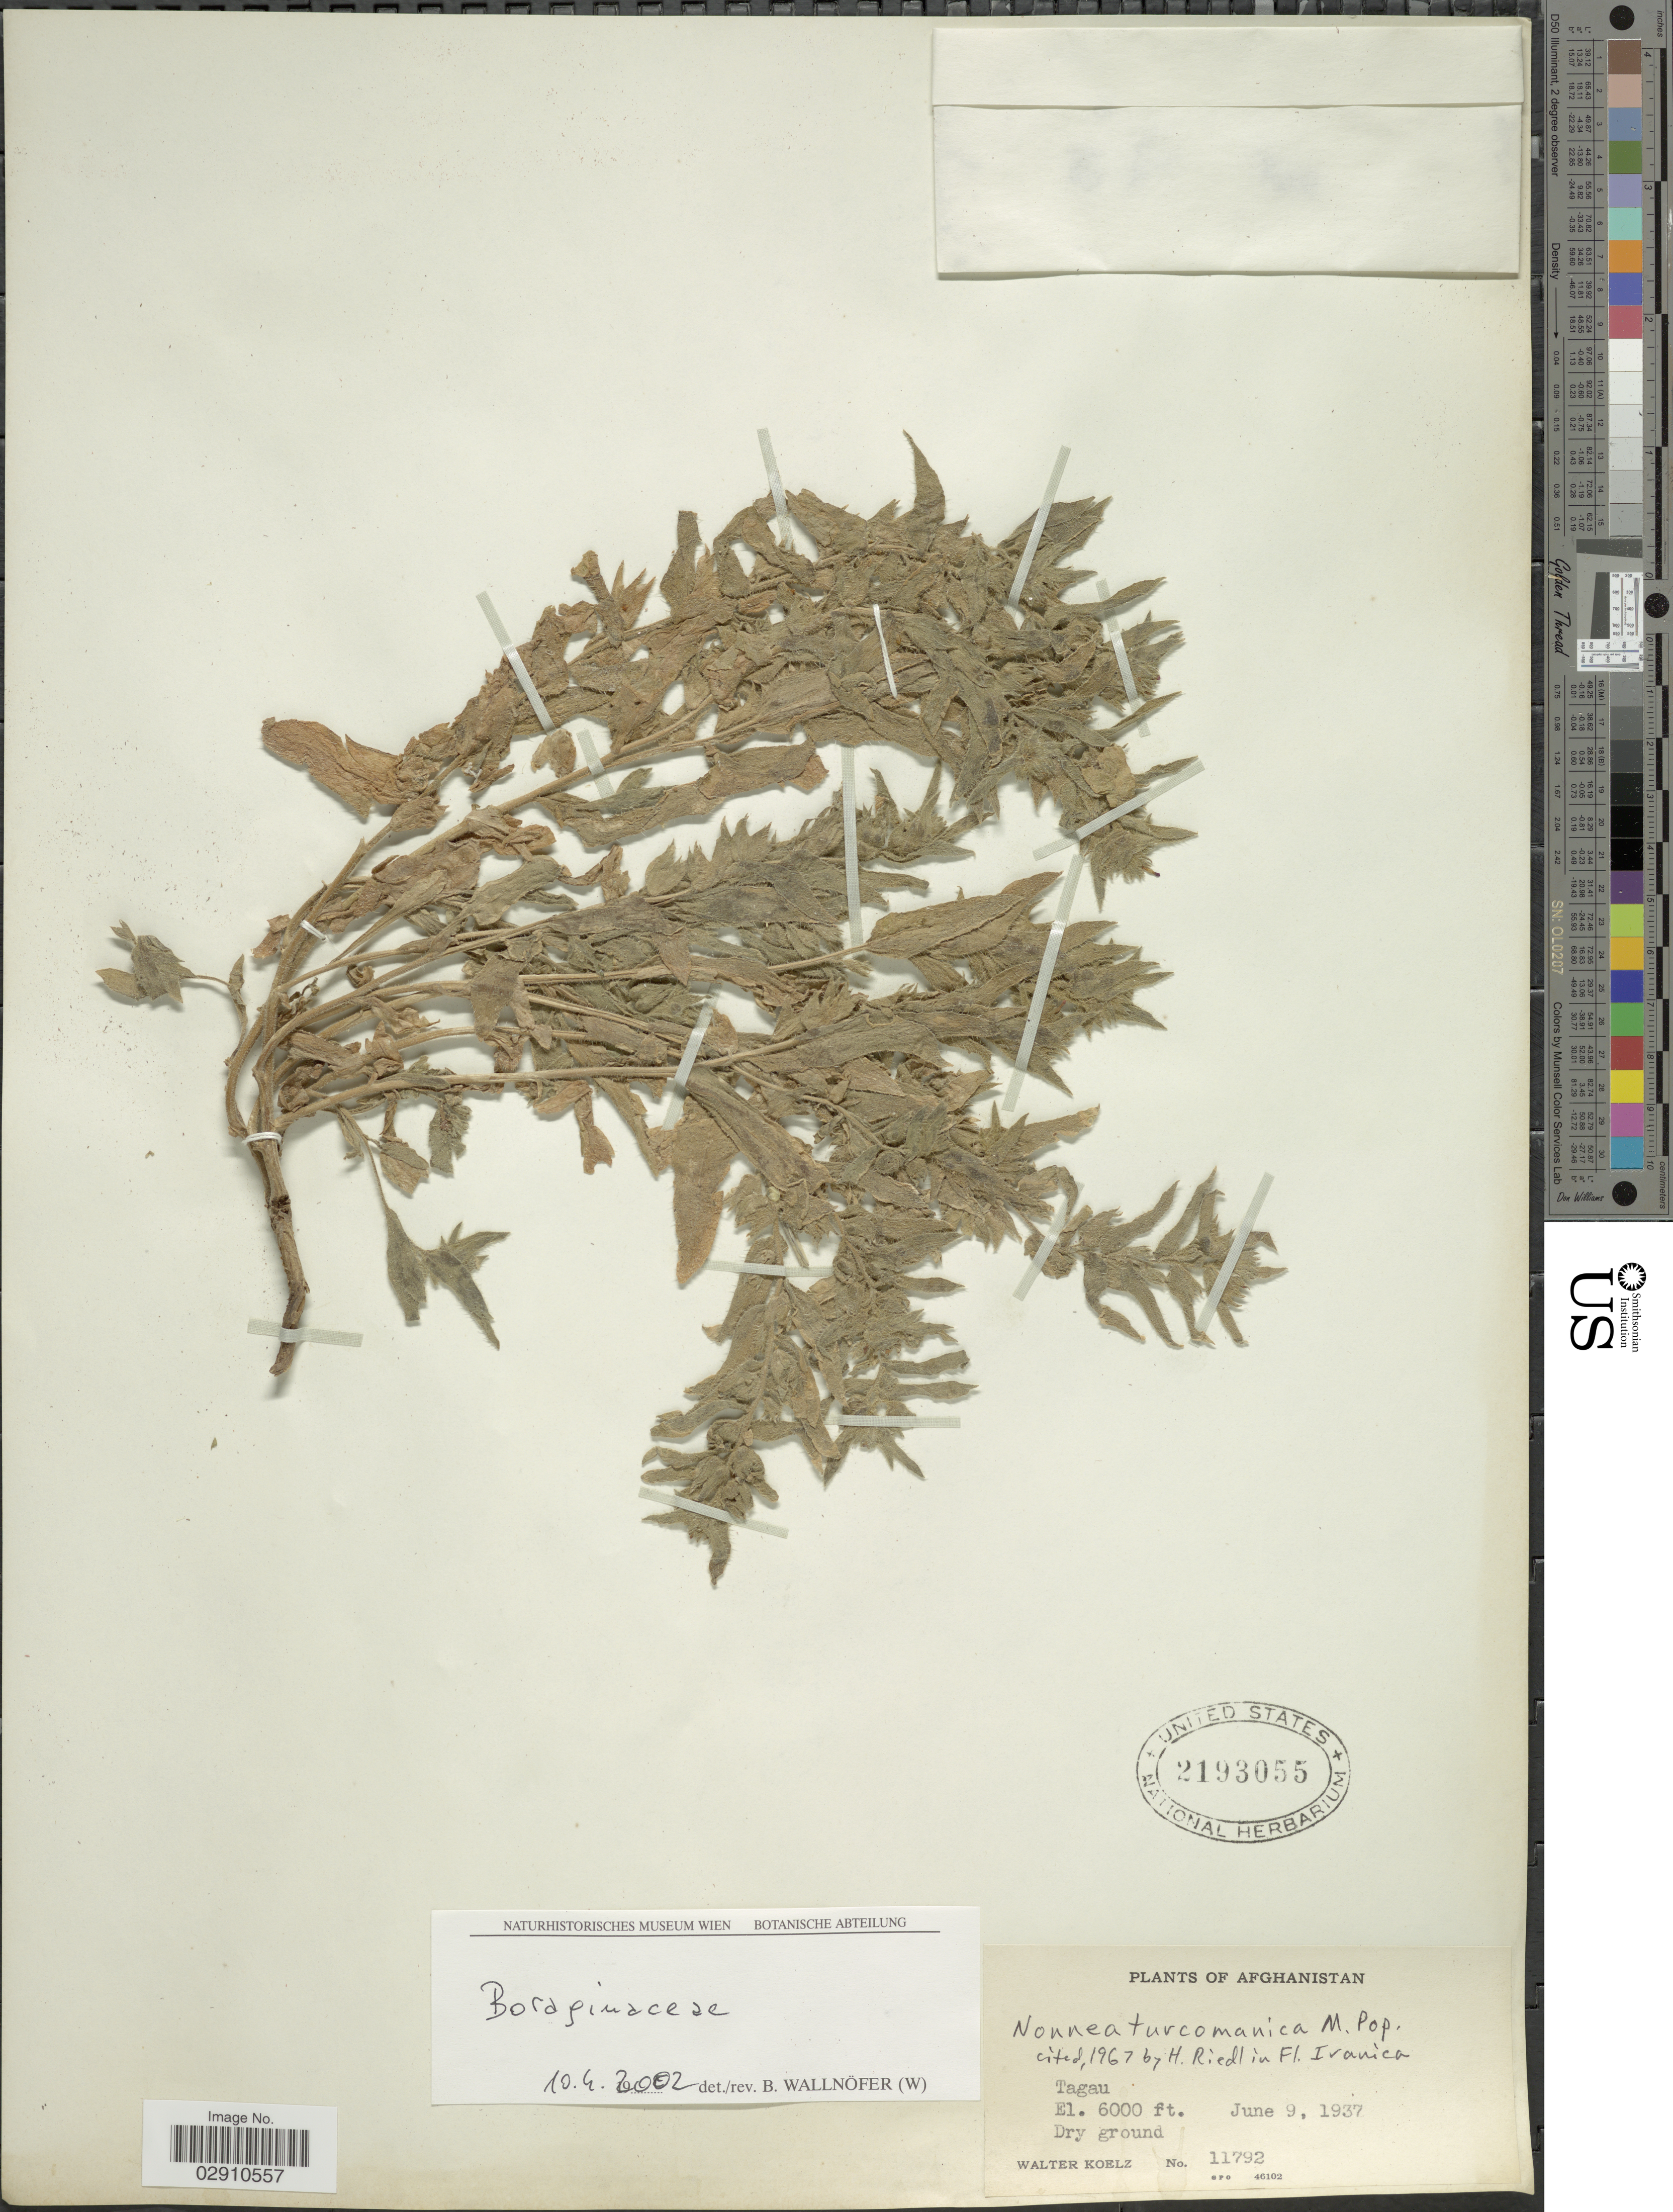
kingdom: Plantae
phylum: Tracheophyta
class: Magnoliopsida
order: Boraginales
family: Boraginaceae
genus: Nonea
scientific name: Nonea turcomanica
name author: Popov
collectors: W. N. Koelz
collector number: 11792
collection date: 1937-06-09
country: Afghanistan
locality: Tagau.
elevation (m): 1829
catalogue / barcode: US 2193055